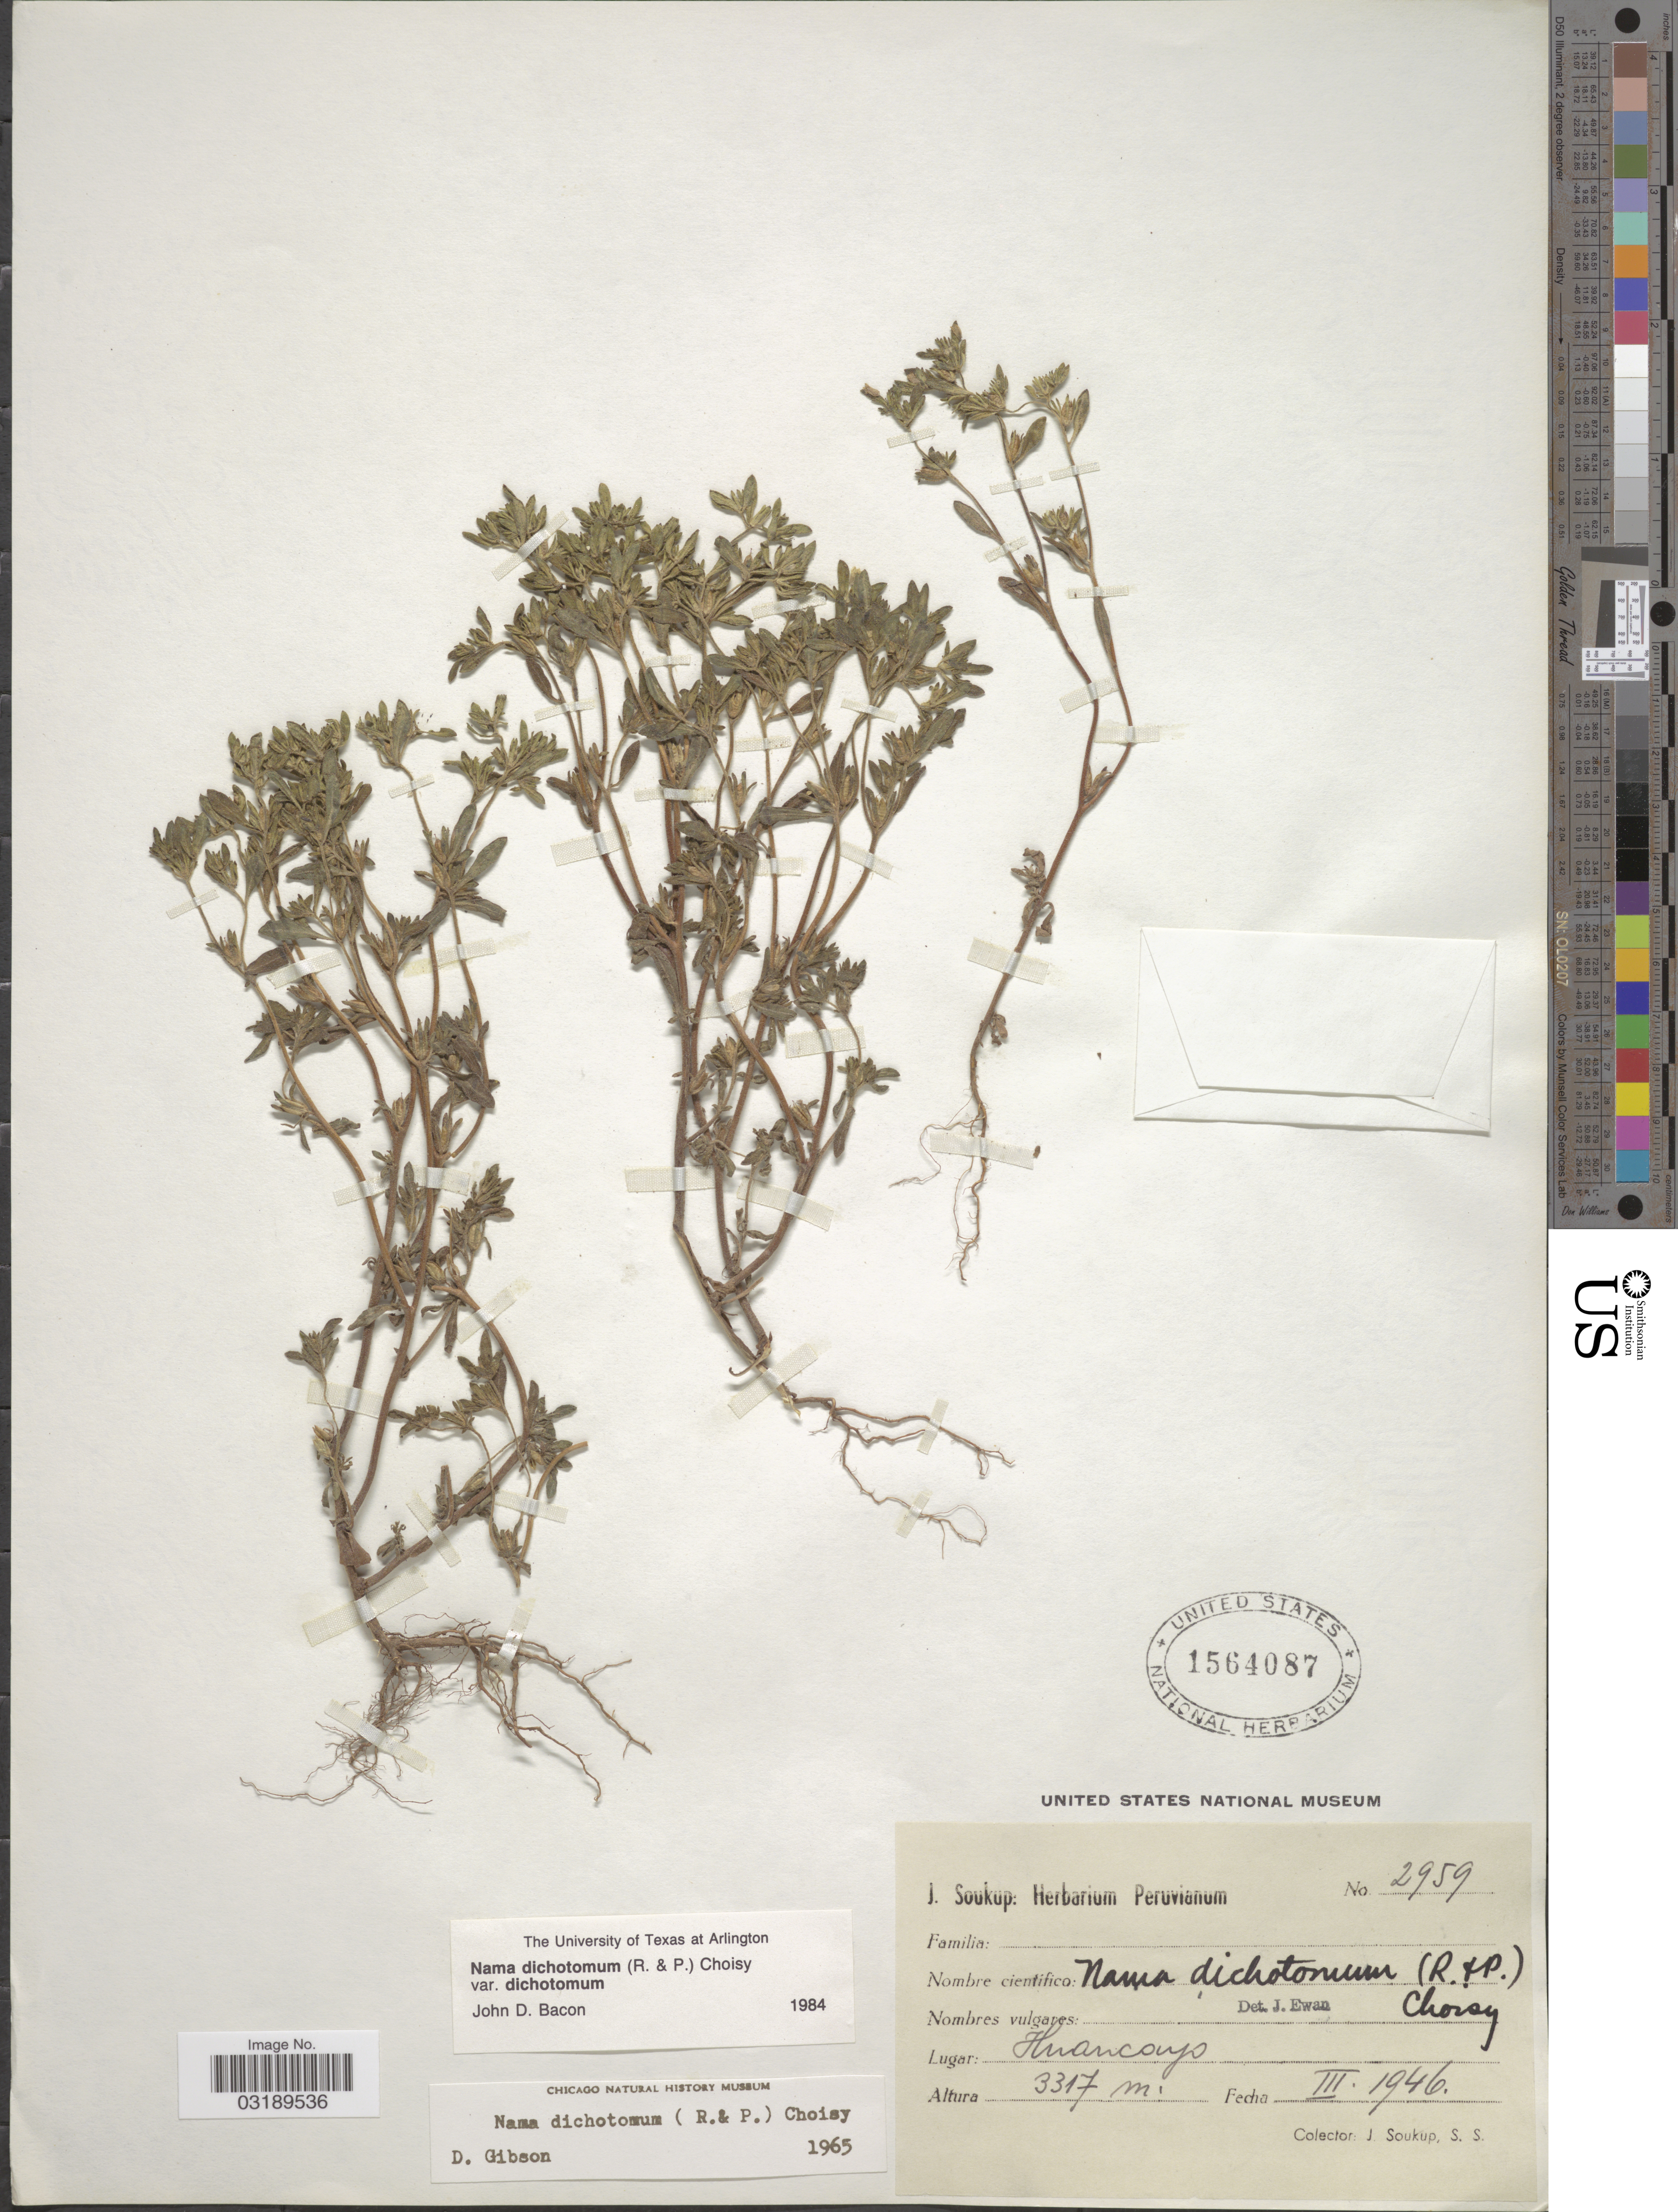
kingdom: Plantae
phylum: Tracheophyta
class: Magnoliopsida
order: Boraginales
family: Namaceae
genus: Nama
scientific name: Nama dichotoma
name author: (Ruiz & Pav.) Choisy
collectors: J. Soukup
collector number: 2959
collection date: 1946-03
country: Peru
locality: Huancayo.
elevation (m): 3317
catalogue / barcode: US 1564087